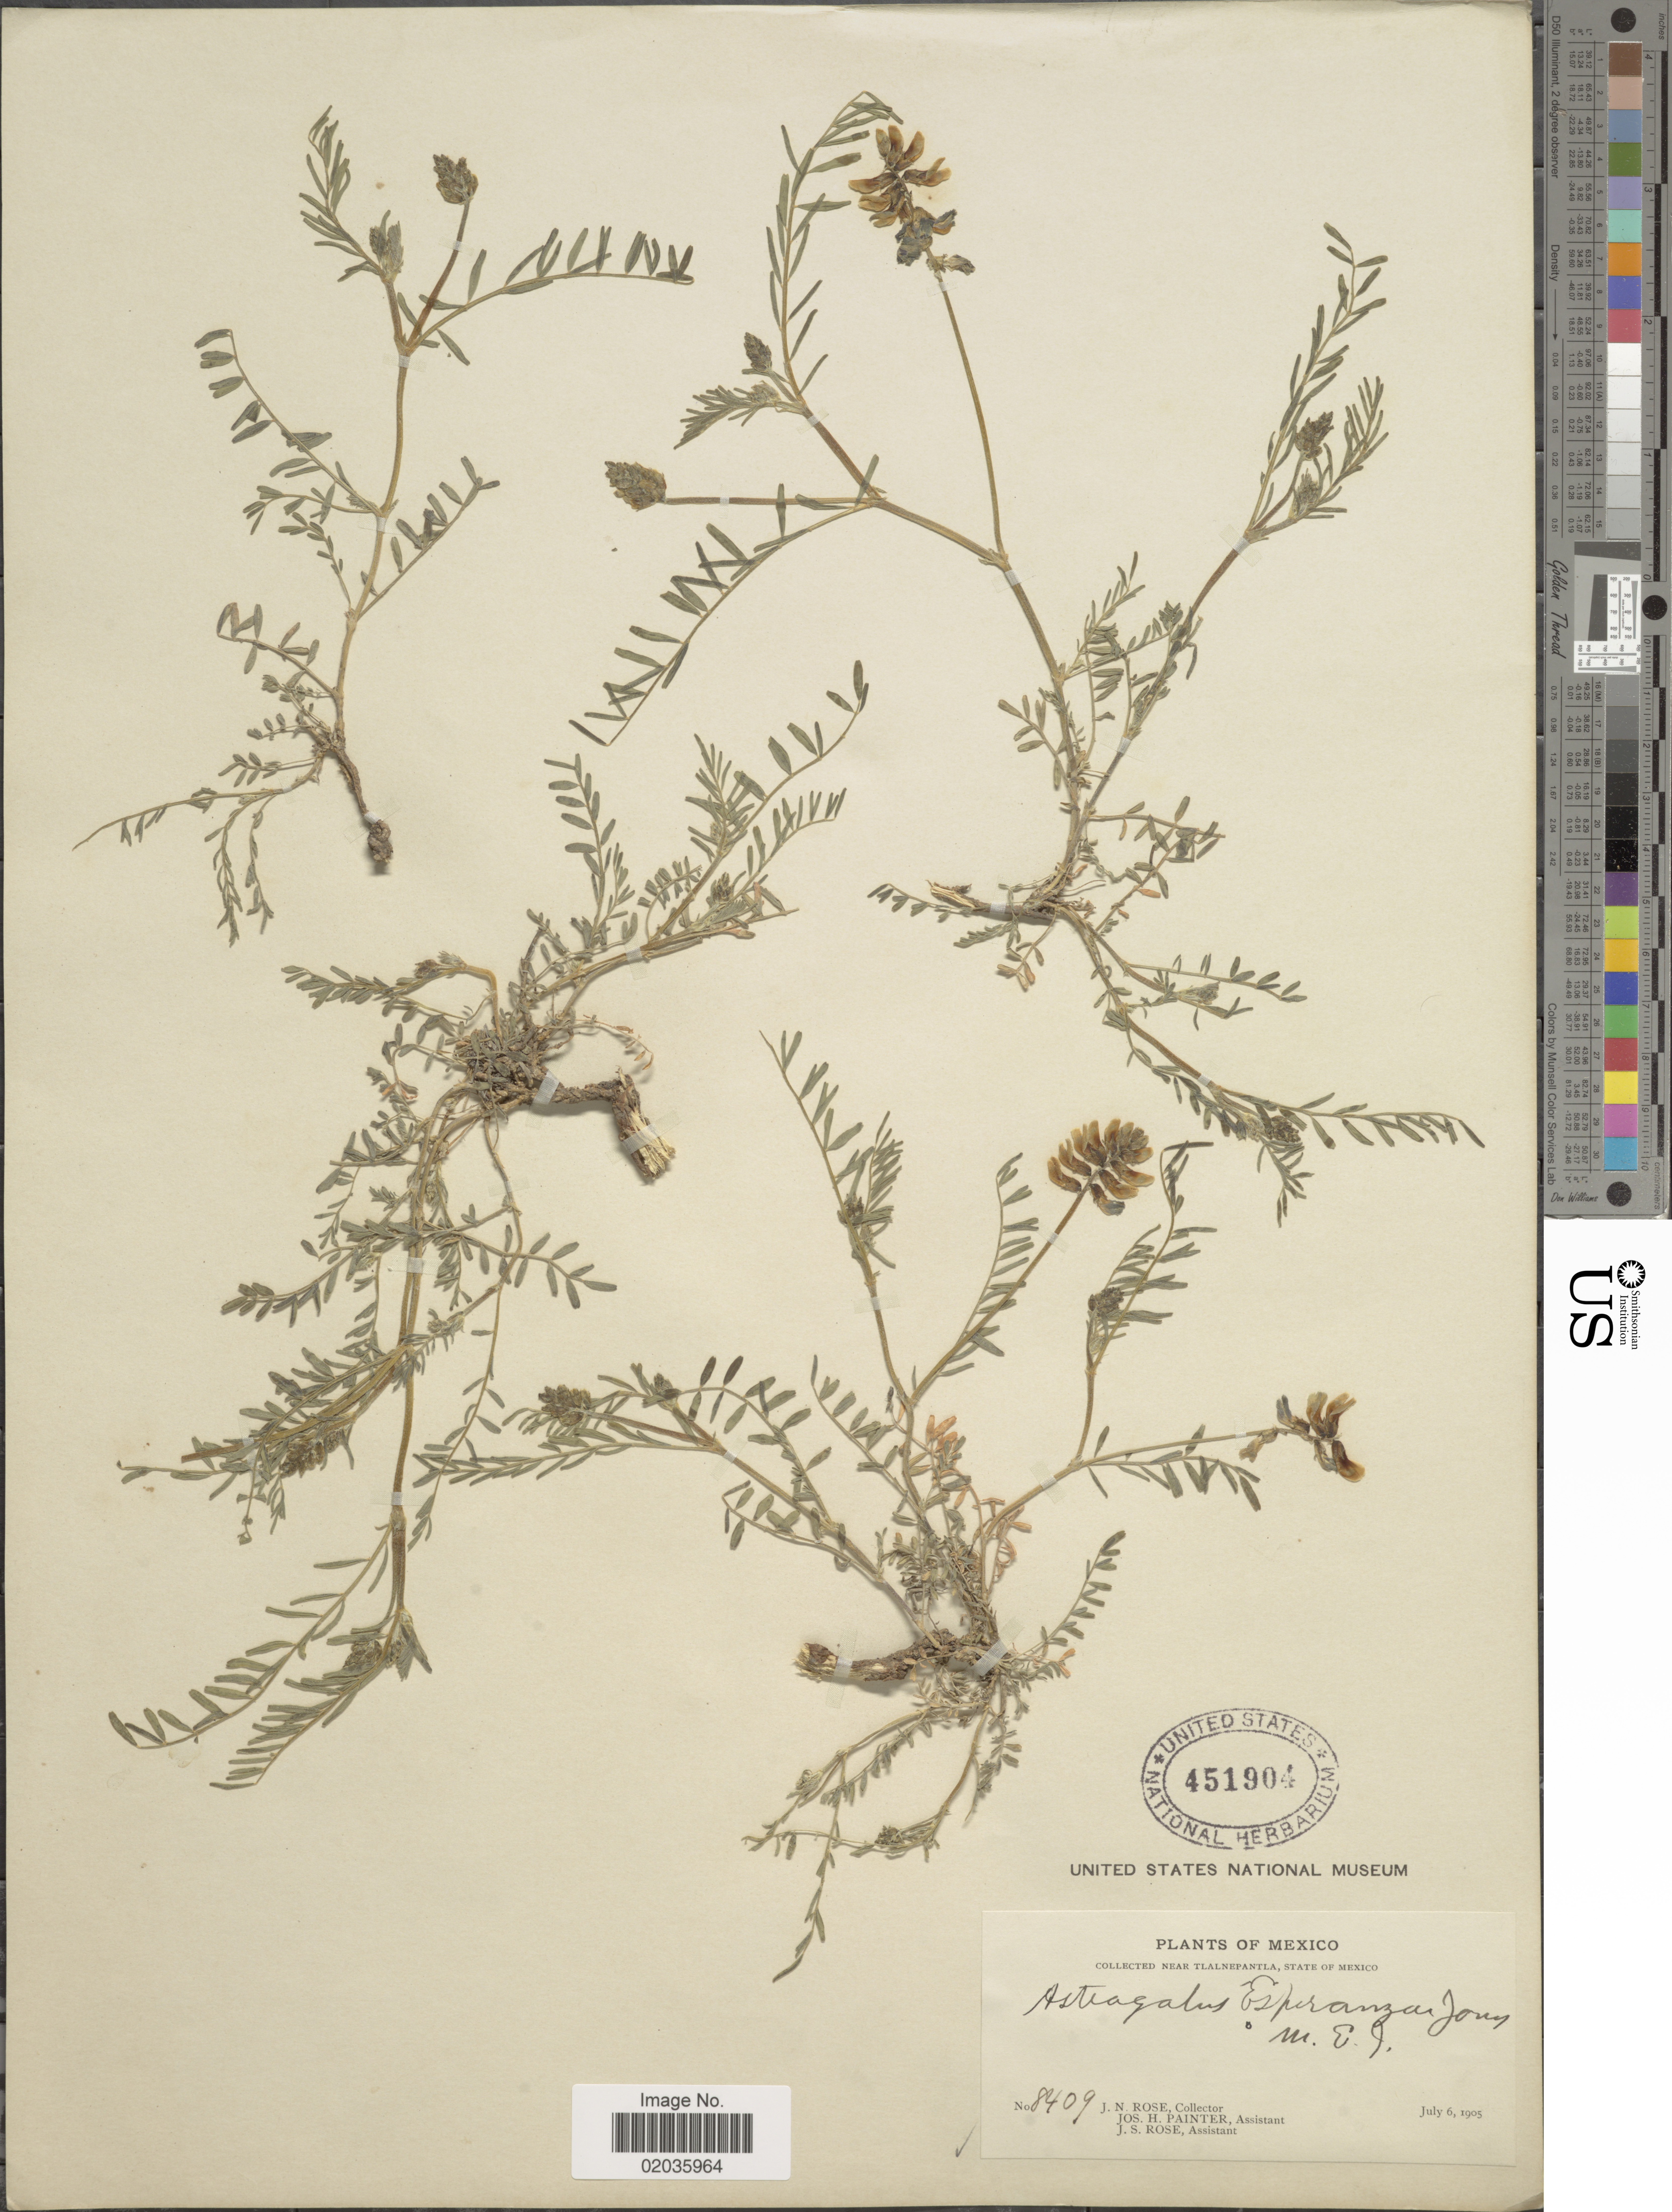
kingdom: Plantae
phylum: Tracheophyta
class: Magnoliopsida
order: Fabales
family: Fabaceae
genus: Astragalus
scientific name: Astragalus esperanzae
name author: M.E. Jones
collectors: J. N. Rose, J. H. Painter & J. S. Rose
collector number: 8409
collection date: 1905-07-06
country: Mexico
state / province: México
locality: State of Mexico. Near Tlalnepantla, State of Mexico.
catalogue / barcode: US 451904